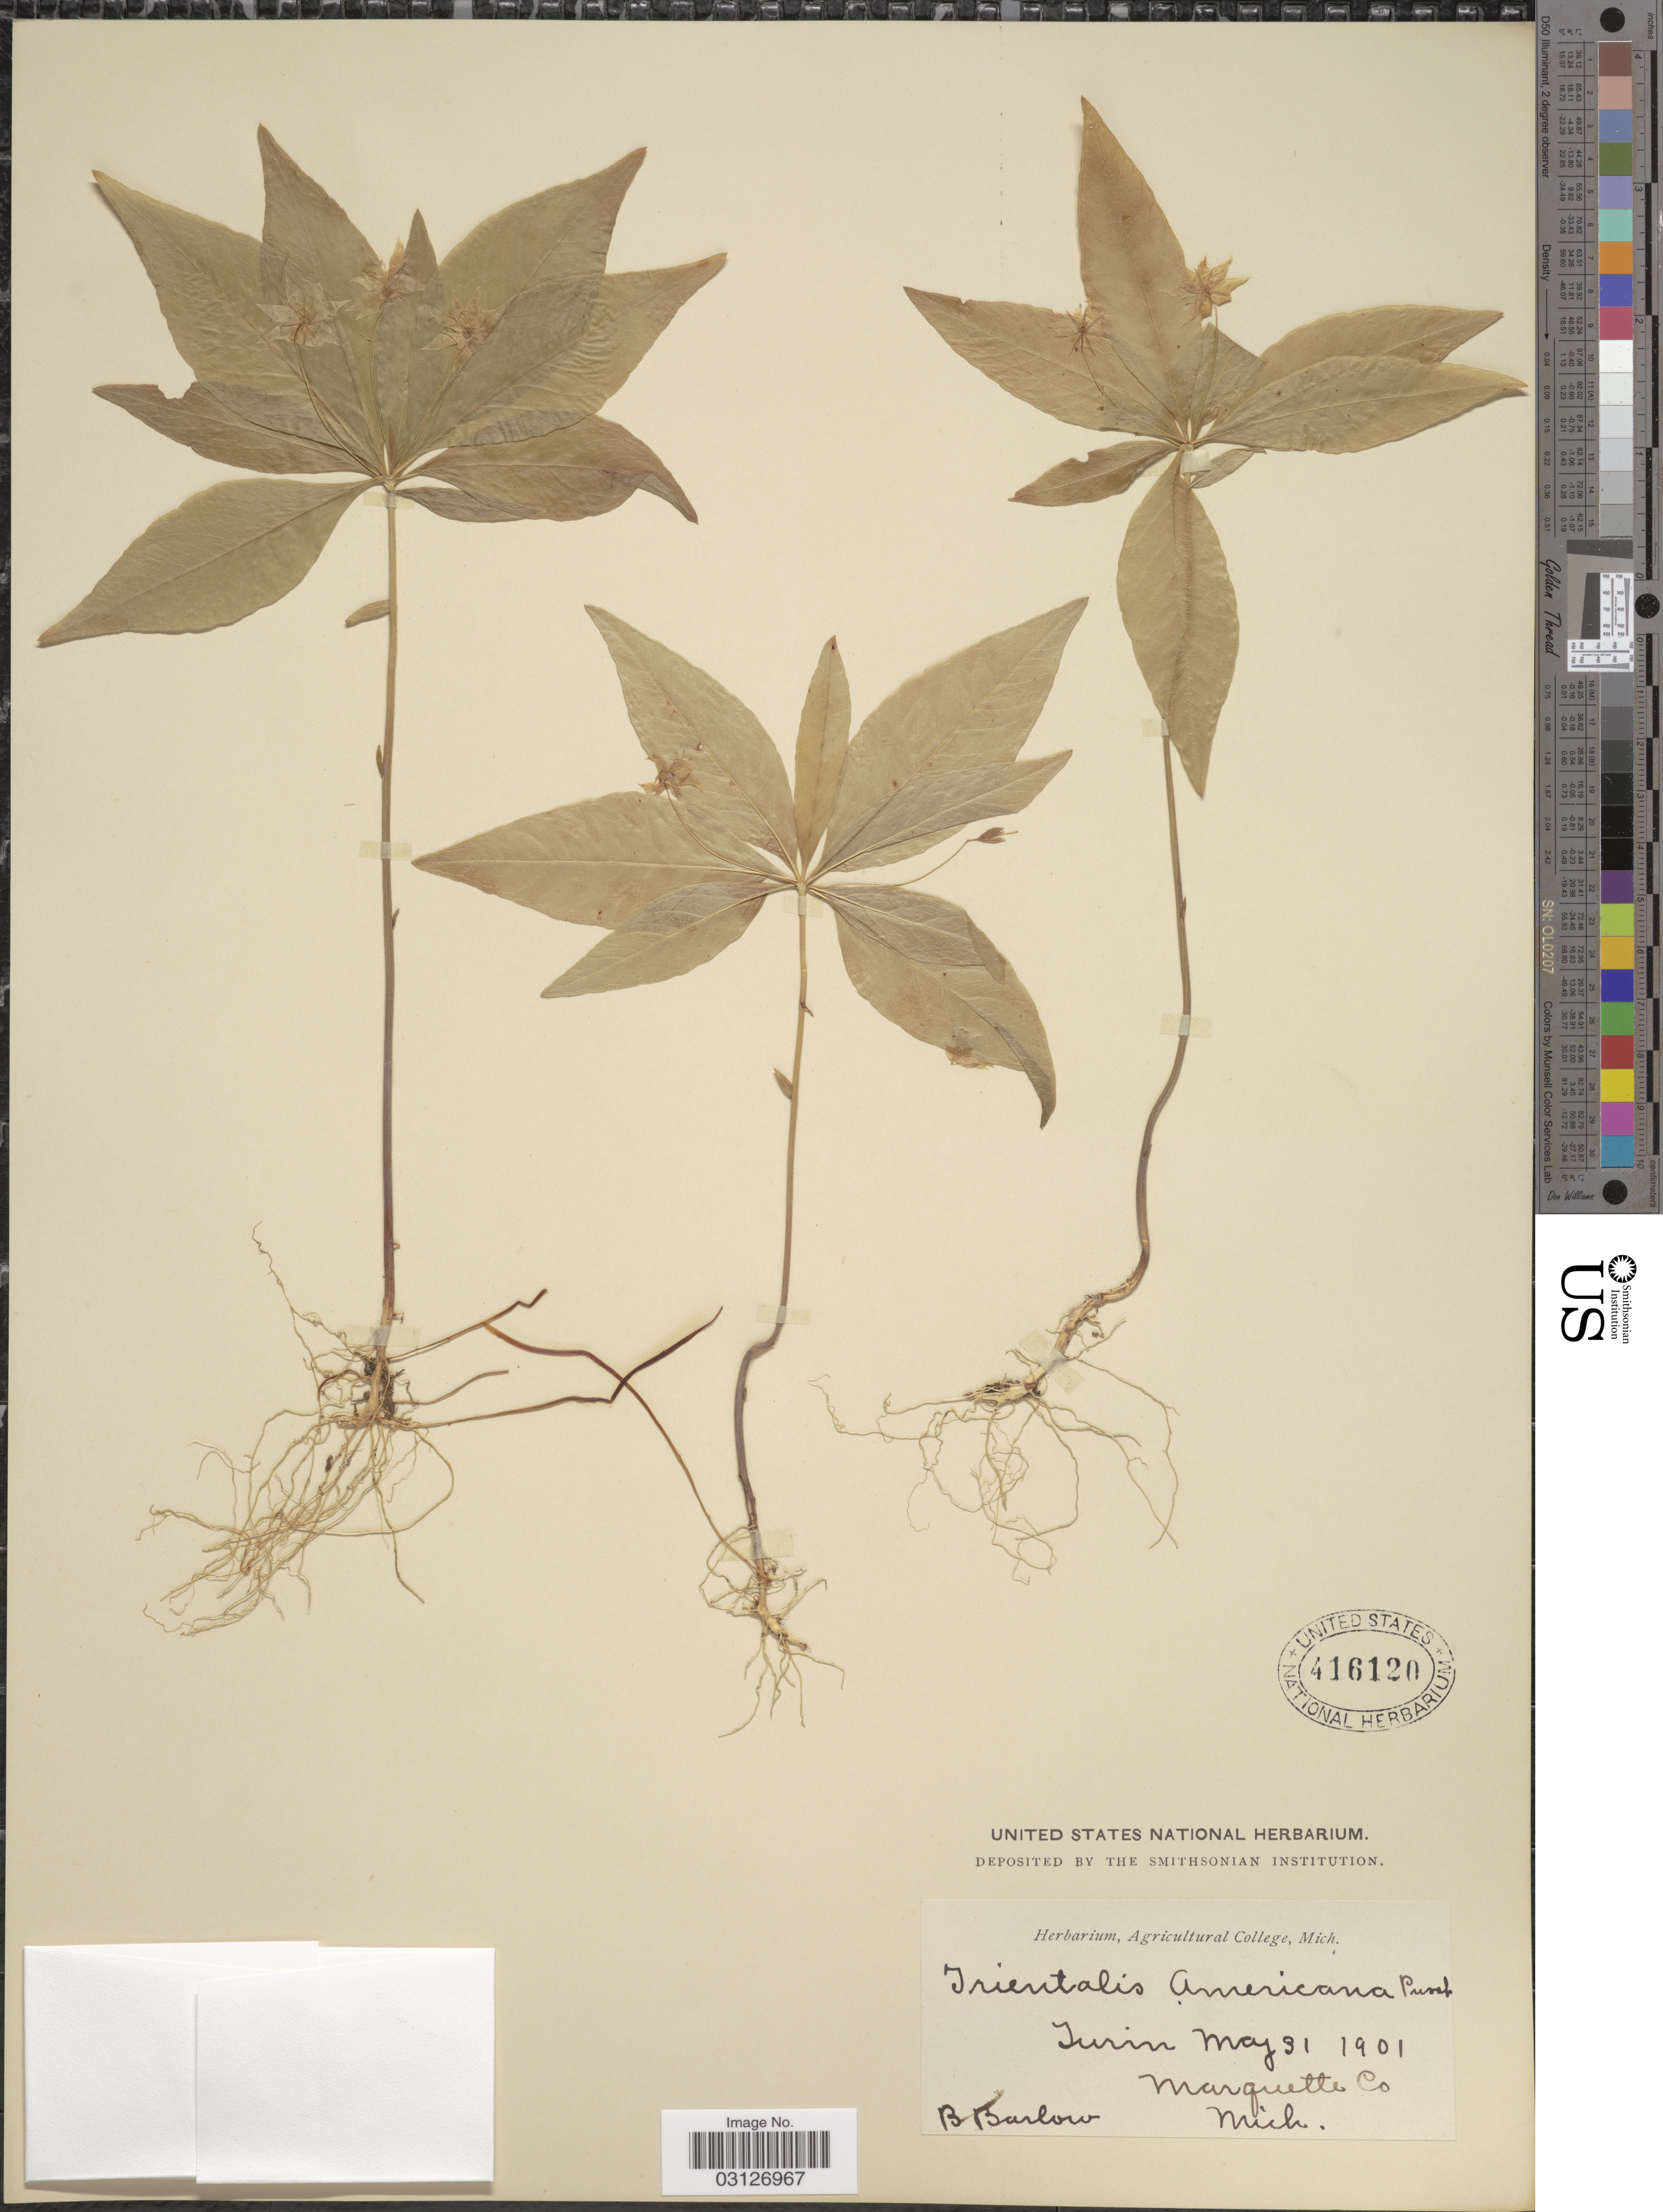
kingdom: Plantae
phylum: Tracheophyta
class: Magnoliopsida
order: Ericales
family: Primulaceae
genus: Trientalis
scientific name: Trientalis americana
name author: Pursh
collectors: Barlow, B.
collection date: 1901-05-31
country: United States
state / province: Michigan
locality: Turin. Marquette Co. Mich.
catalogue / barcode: US 416120